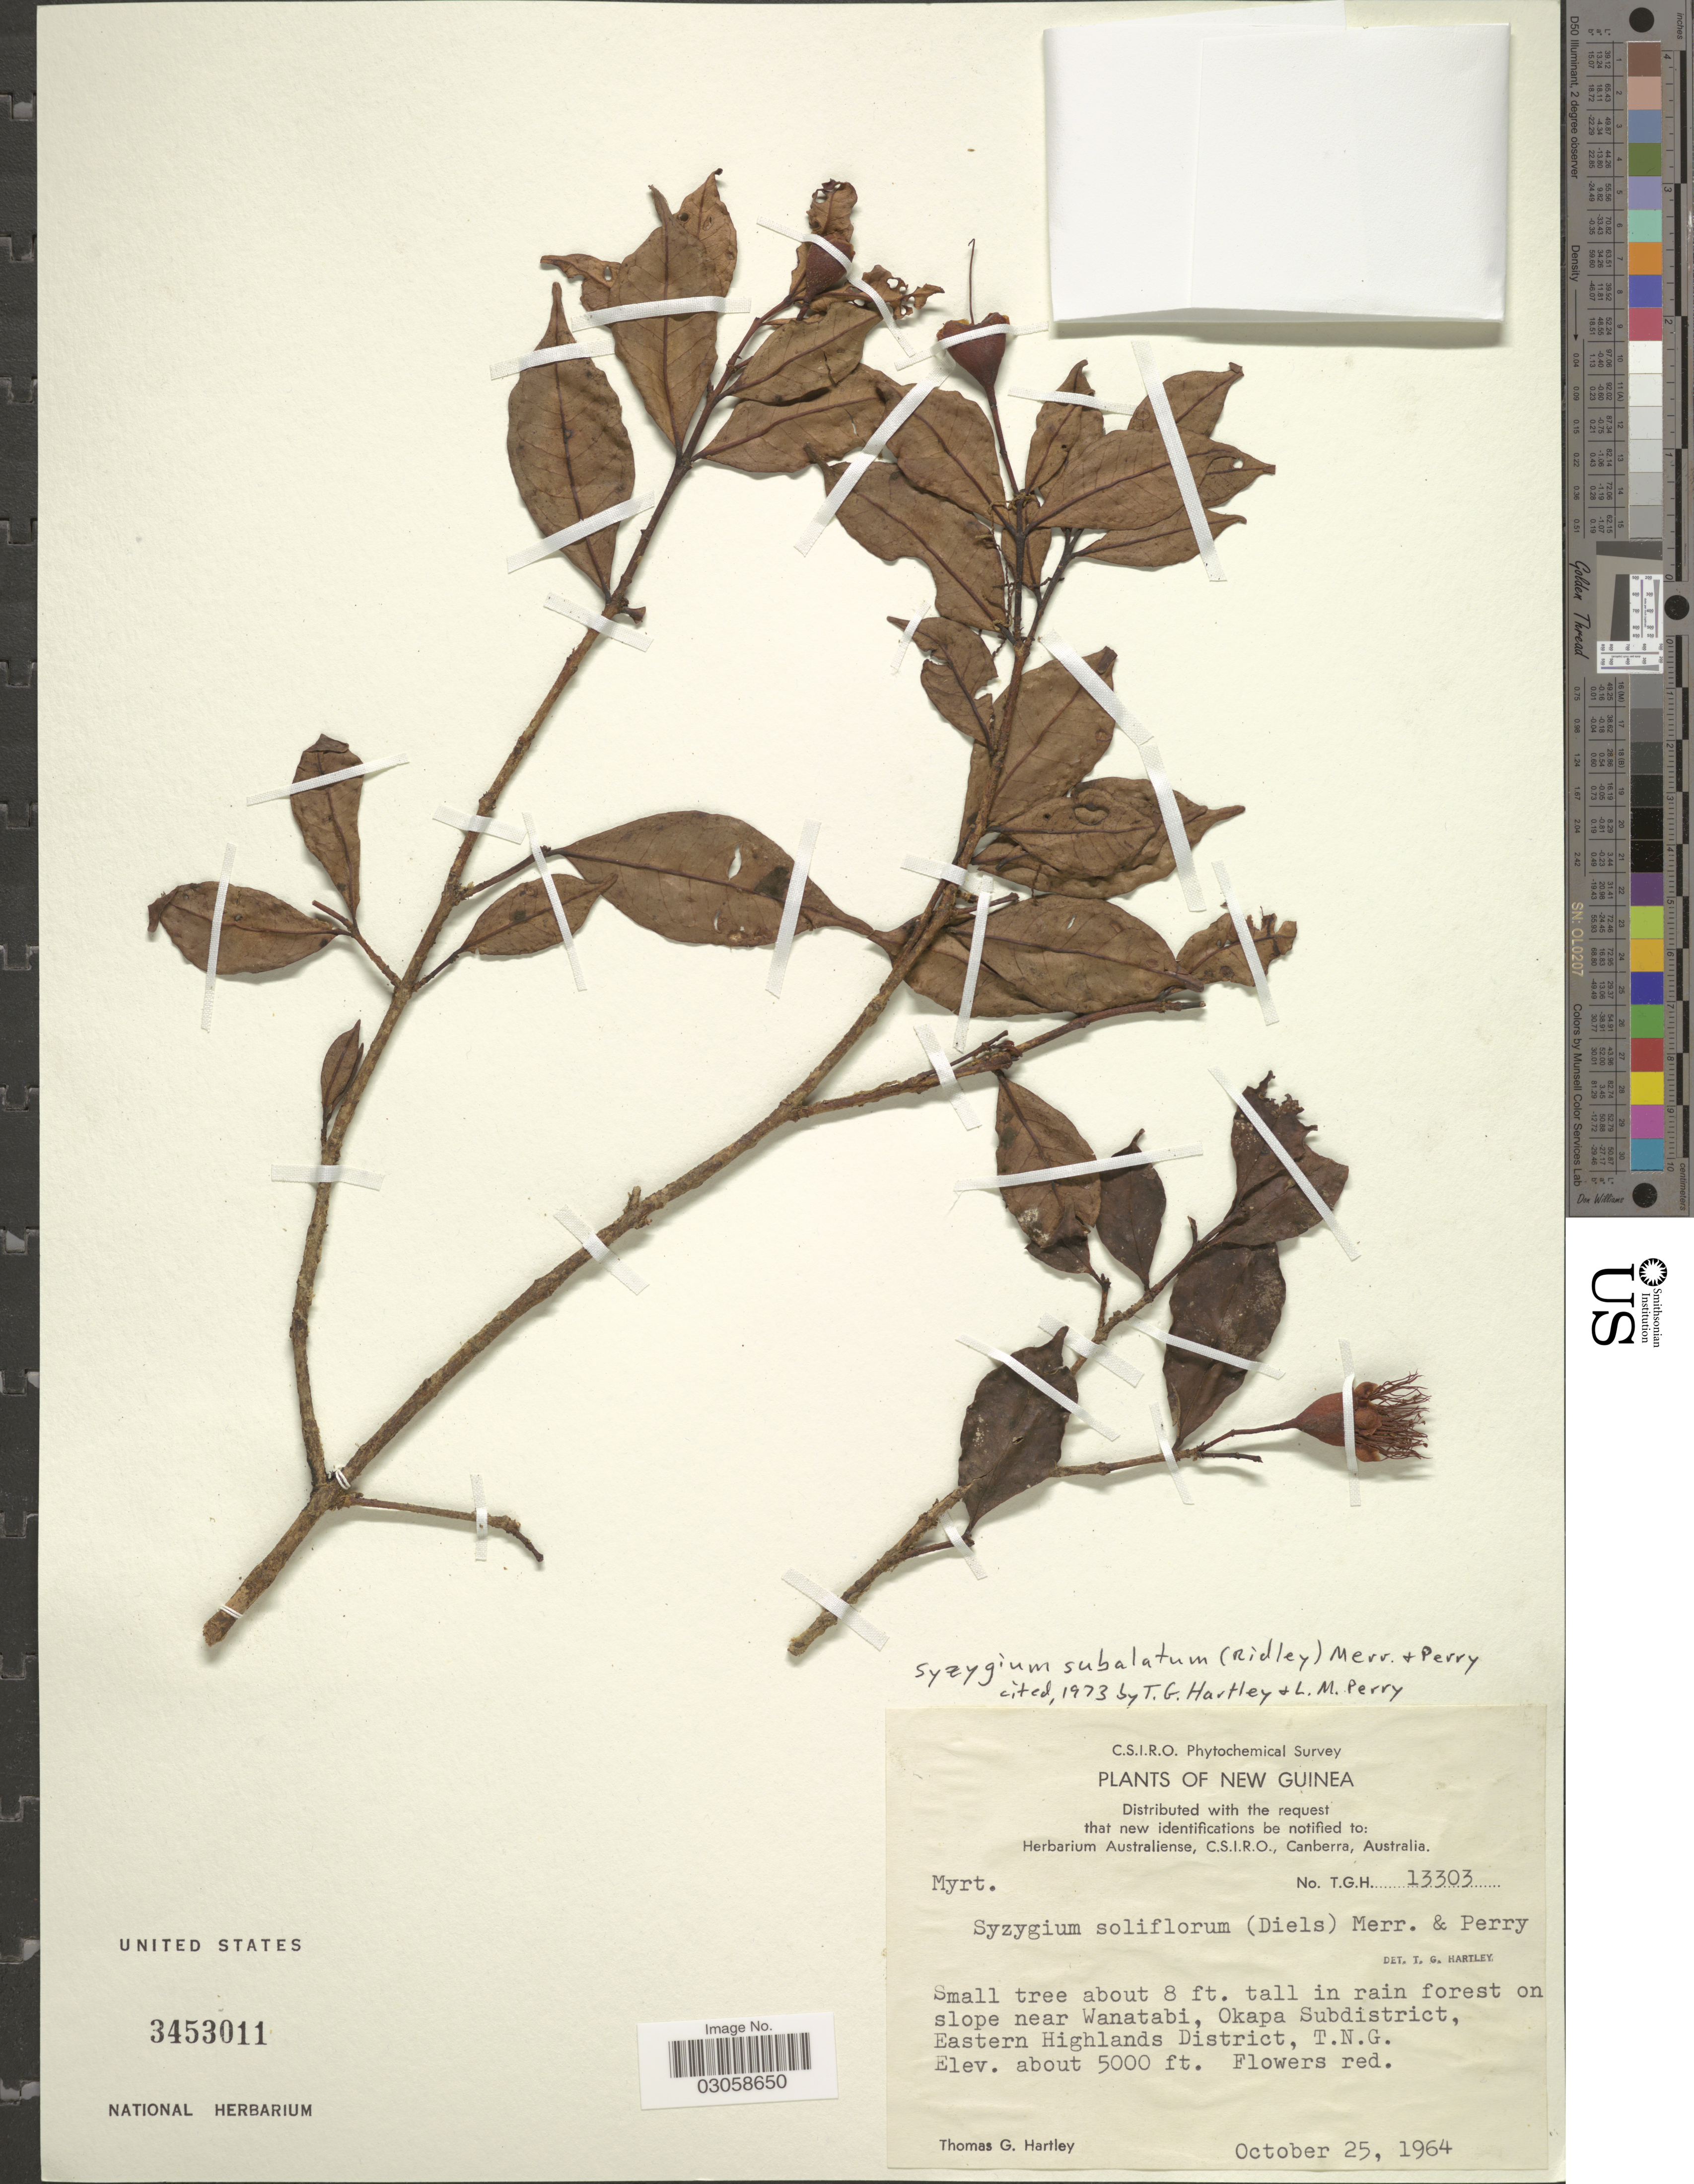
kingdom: Plantae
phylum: Tracheophyta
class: Magnoliopsida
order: Myrtales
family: Myrtaceae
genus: Syzygium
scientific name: Syzygium subalatum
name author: (Ridl.) Merr. & L.M. Perry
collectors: T. G. Hartley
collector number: T.G.H. 13303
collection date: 1964-10-25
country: Papua New Guinea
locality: New Guinea. In rain forest on slope near Wanatabi, Okapa Subdistrict, Eastern Highlands District, T.N.G.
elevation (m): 1524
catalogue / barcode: US 3453011